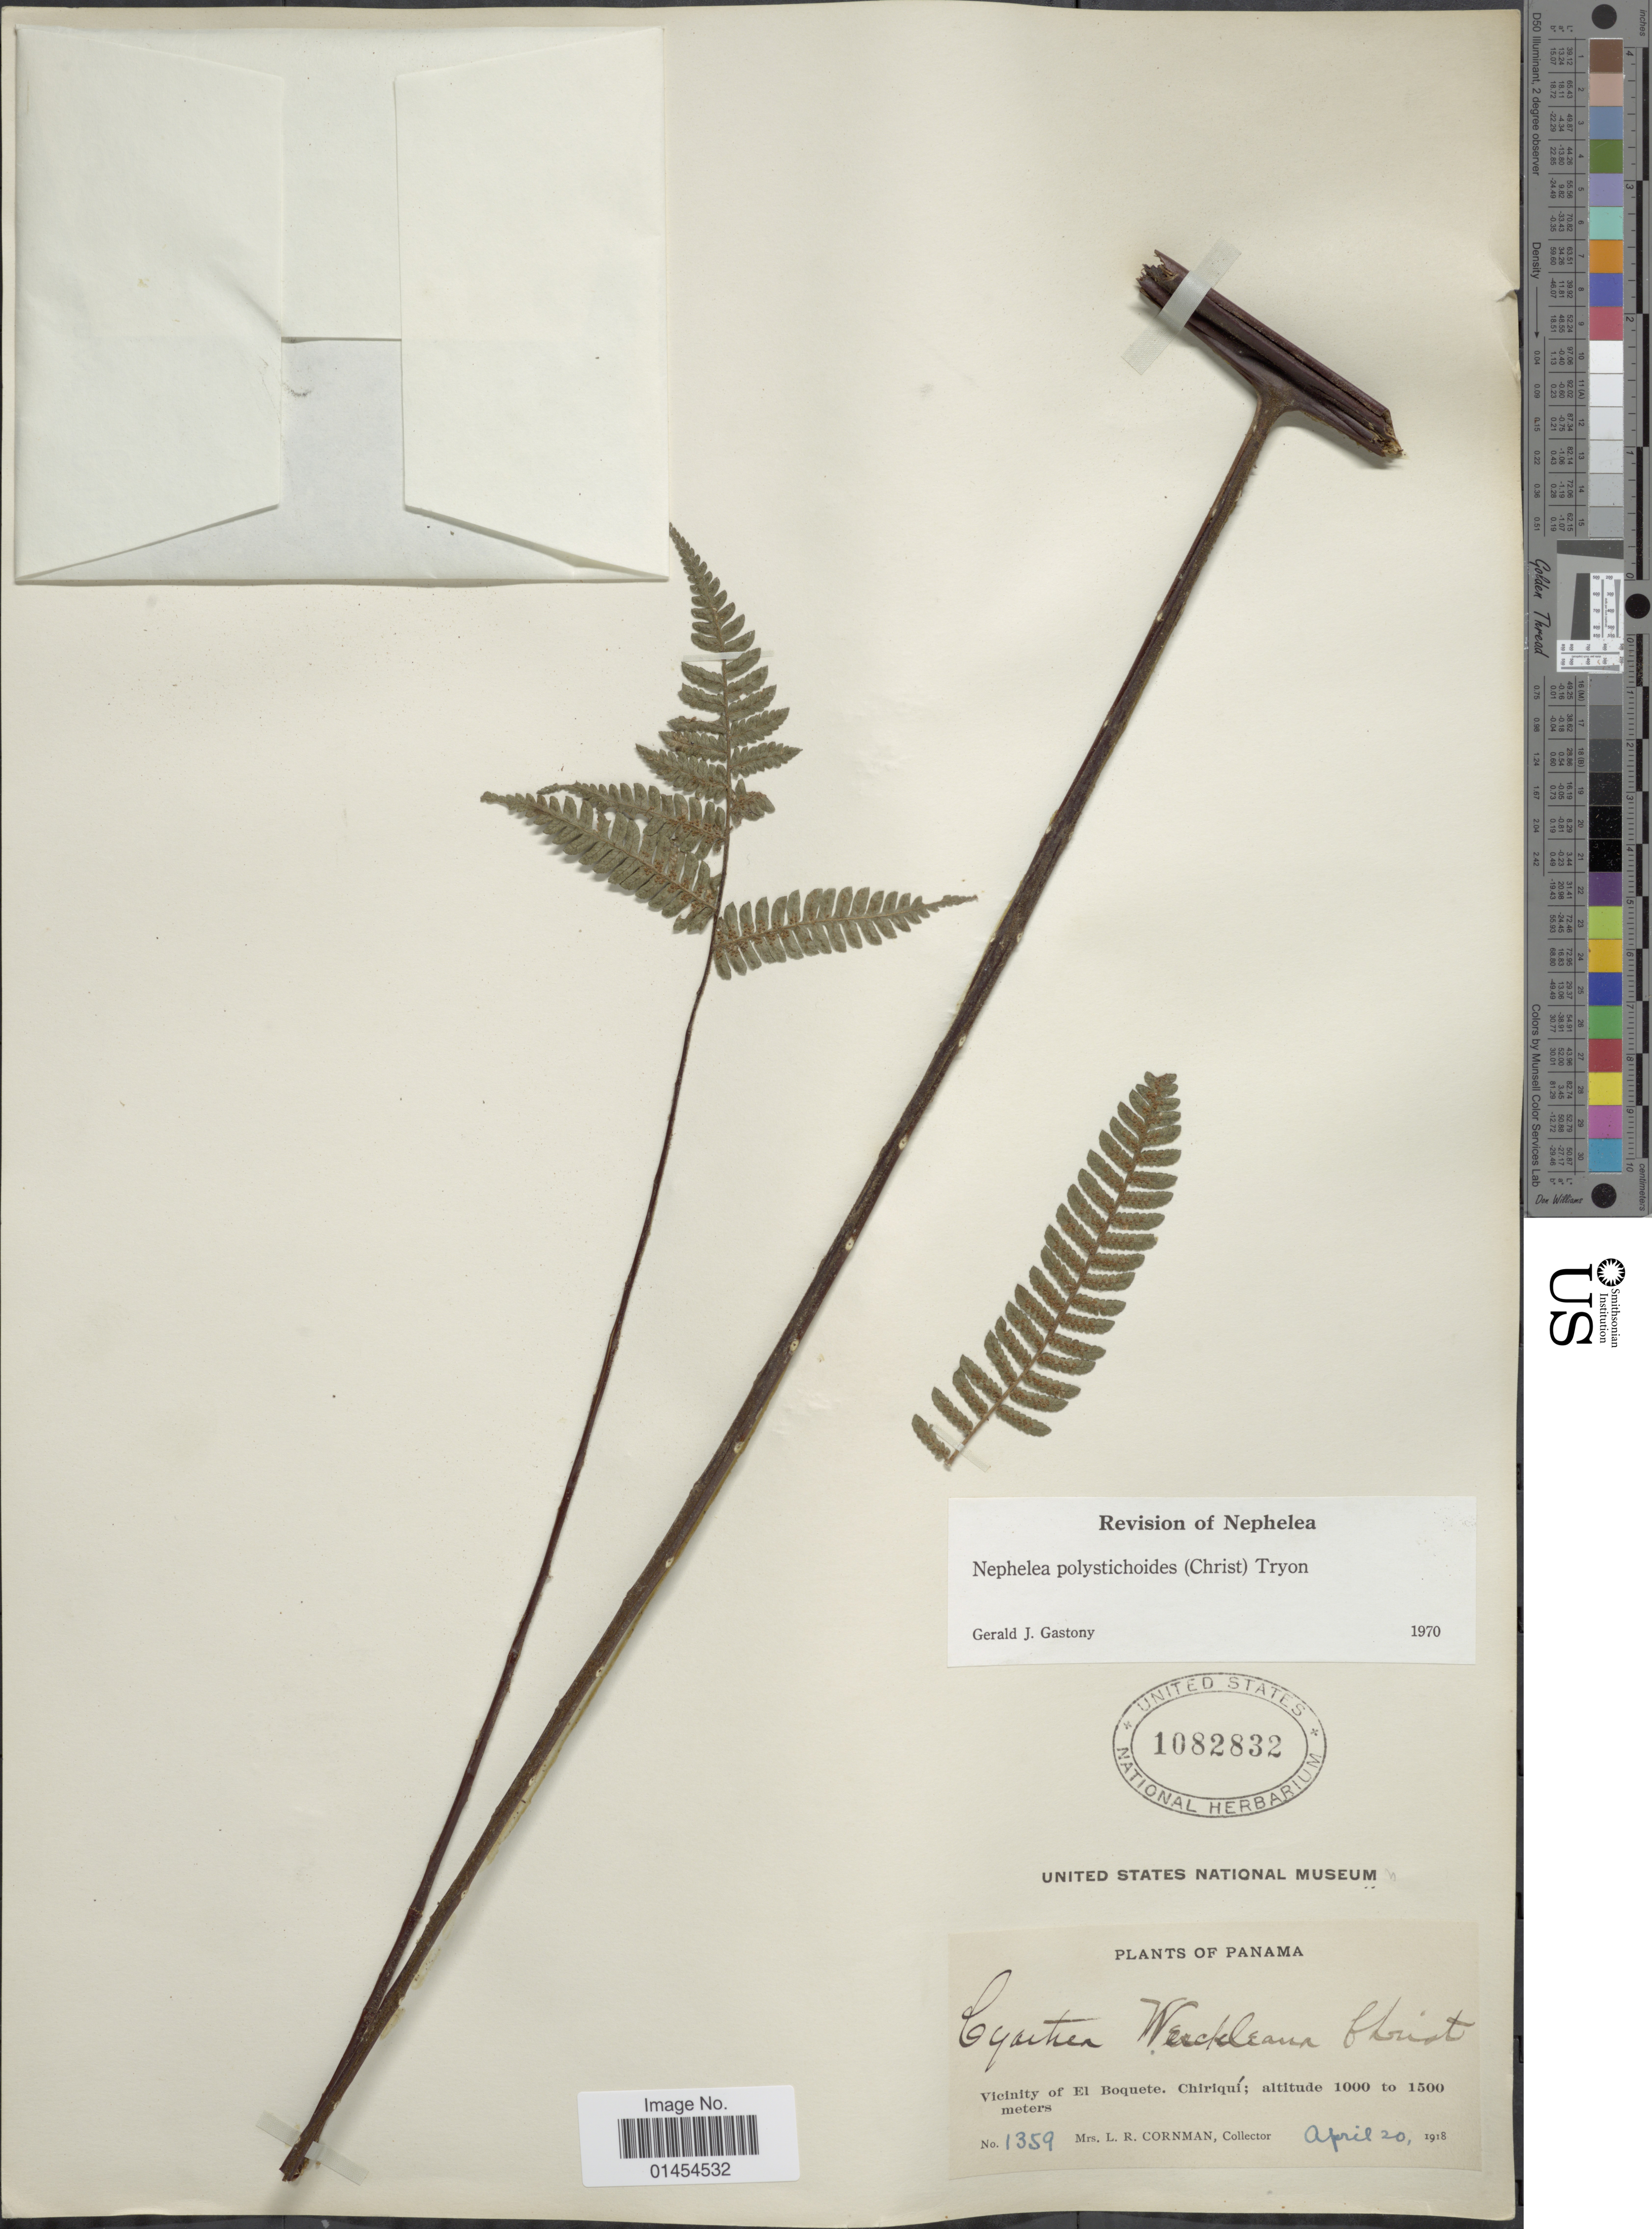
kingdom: Plantae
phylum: Tracheophyta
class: Polypodiopsida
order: Cyatheales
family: Cyatheaceae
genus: Alsophila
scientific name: Alsophila polystichoides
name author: Christ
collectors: L. Cornman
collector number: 1359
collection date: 1918-04-20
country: Panama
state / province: Chiriqui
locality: Vicinity of El Boquete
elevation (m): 1000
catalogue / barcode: US 1082832